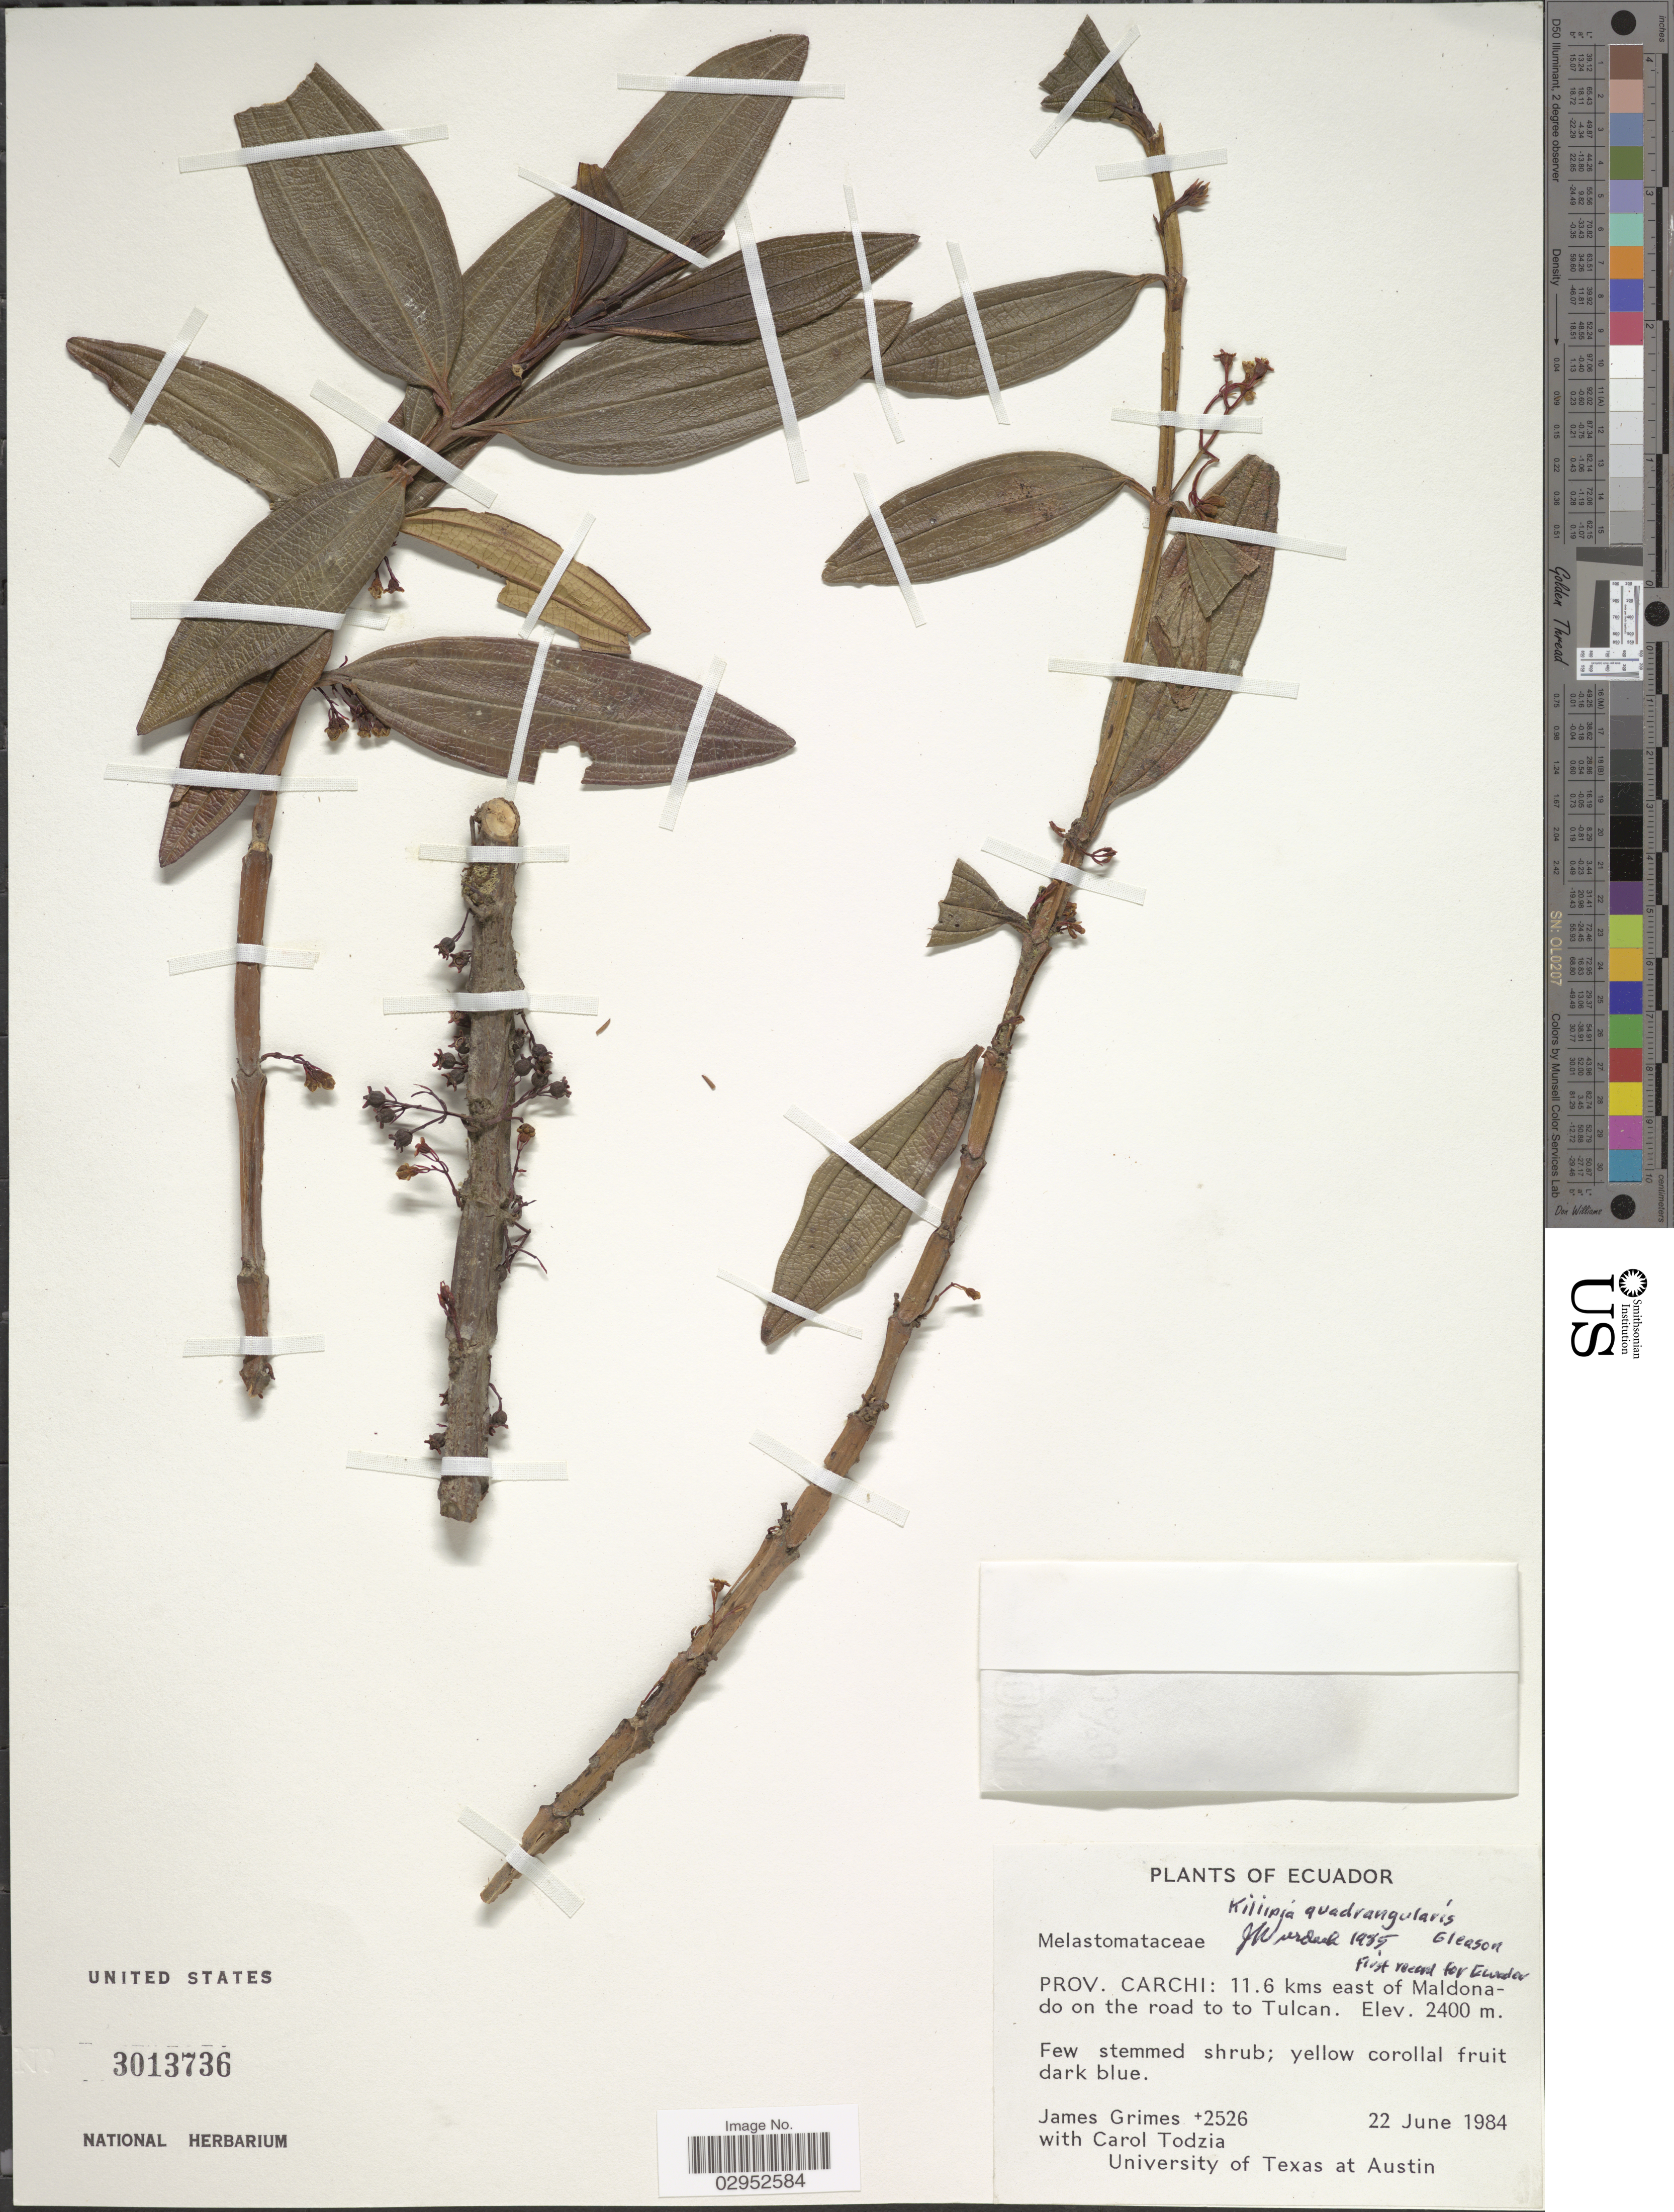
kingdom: Plantae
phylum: Tracheophyta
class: Magnoliopsida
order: Myrtales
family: Melastomataceae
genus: Killipia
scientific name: Killipia quadrangularis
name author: Gleason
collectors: J. W. Grimes & C. A. Todzia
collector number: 2526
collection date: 1984-06-22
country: Ecuador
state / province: Carchi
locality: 11.6 kms east of Maldonado on the road to to Tulcan.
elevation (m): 2400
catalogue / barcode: US 3013736